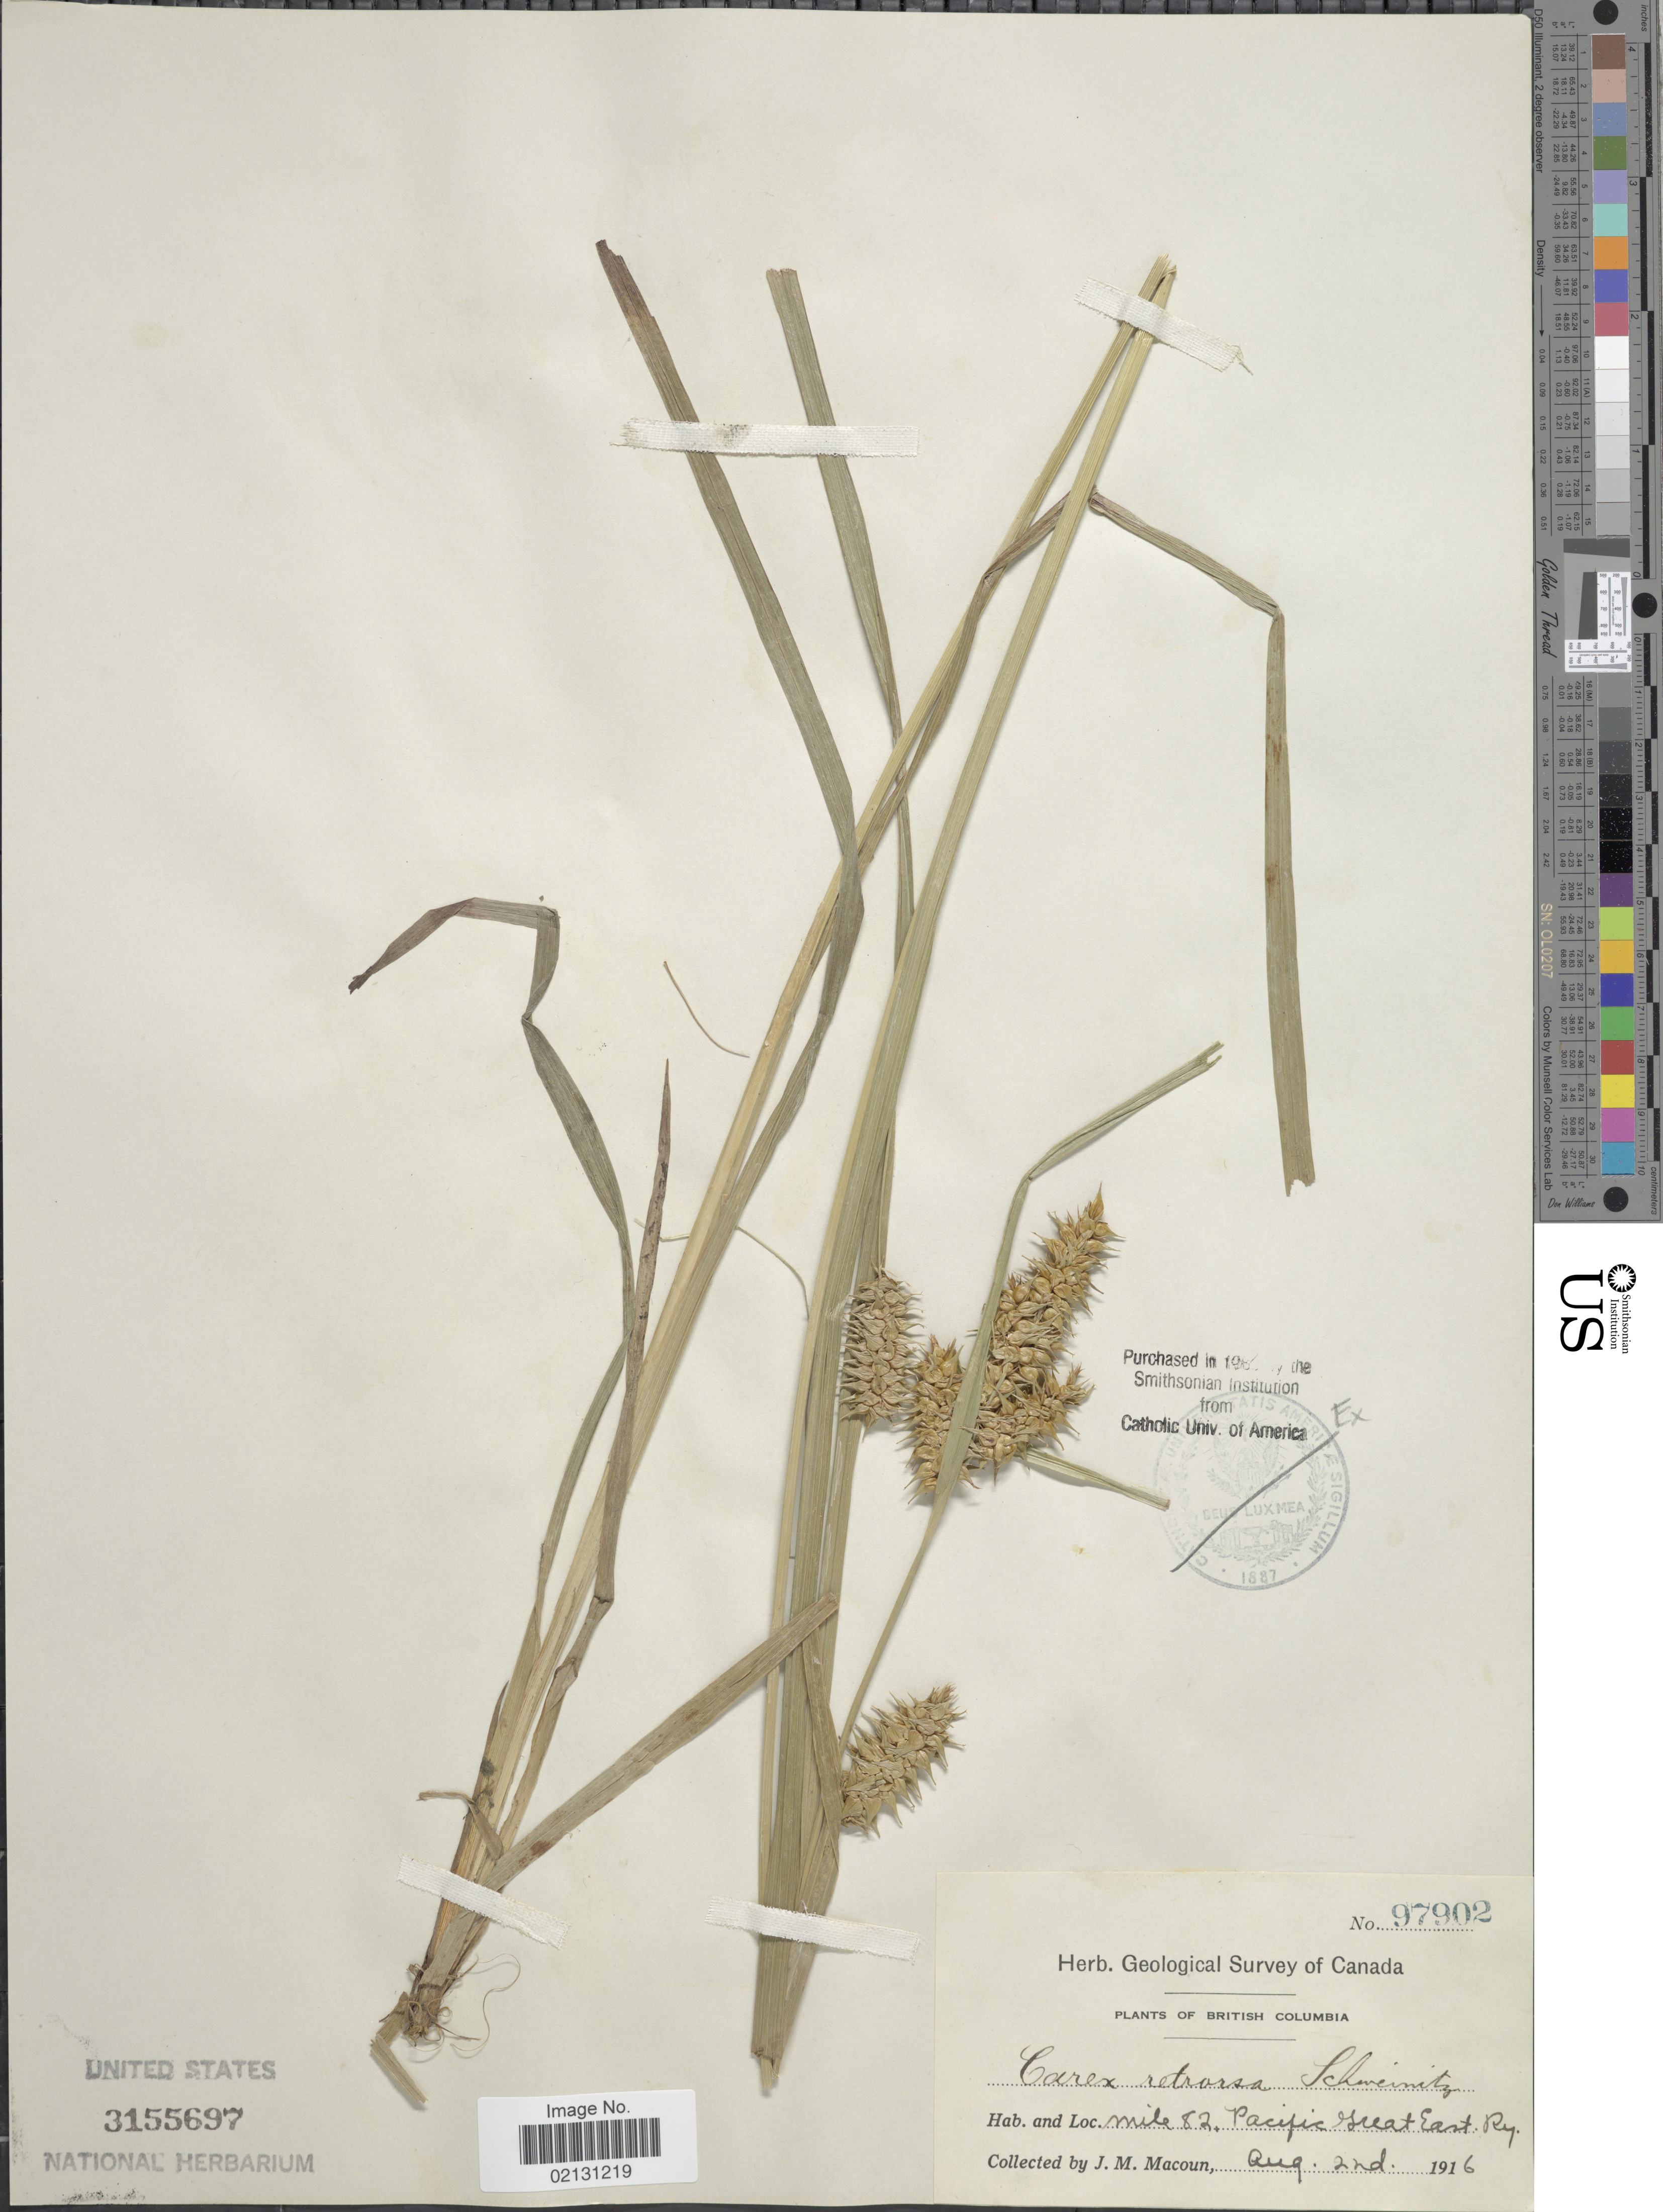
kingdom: Plantae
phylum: Tracheophyta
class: Liliopsida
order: Poales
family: Cyperaceae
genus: Carex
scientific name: Carex retrorsa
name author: Schwein.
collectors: J. M. Macoun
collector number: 97902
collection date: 1916-08-02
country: Canada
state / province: British Columbia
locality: Mile 82, Pacific Great East Ry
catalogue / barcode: US 3155697